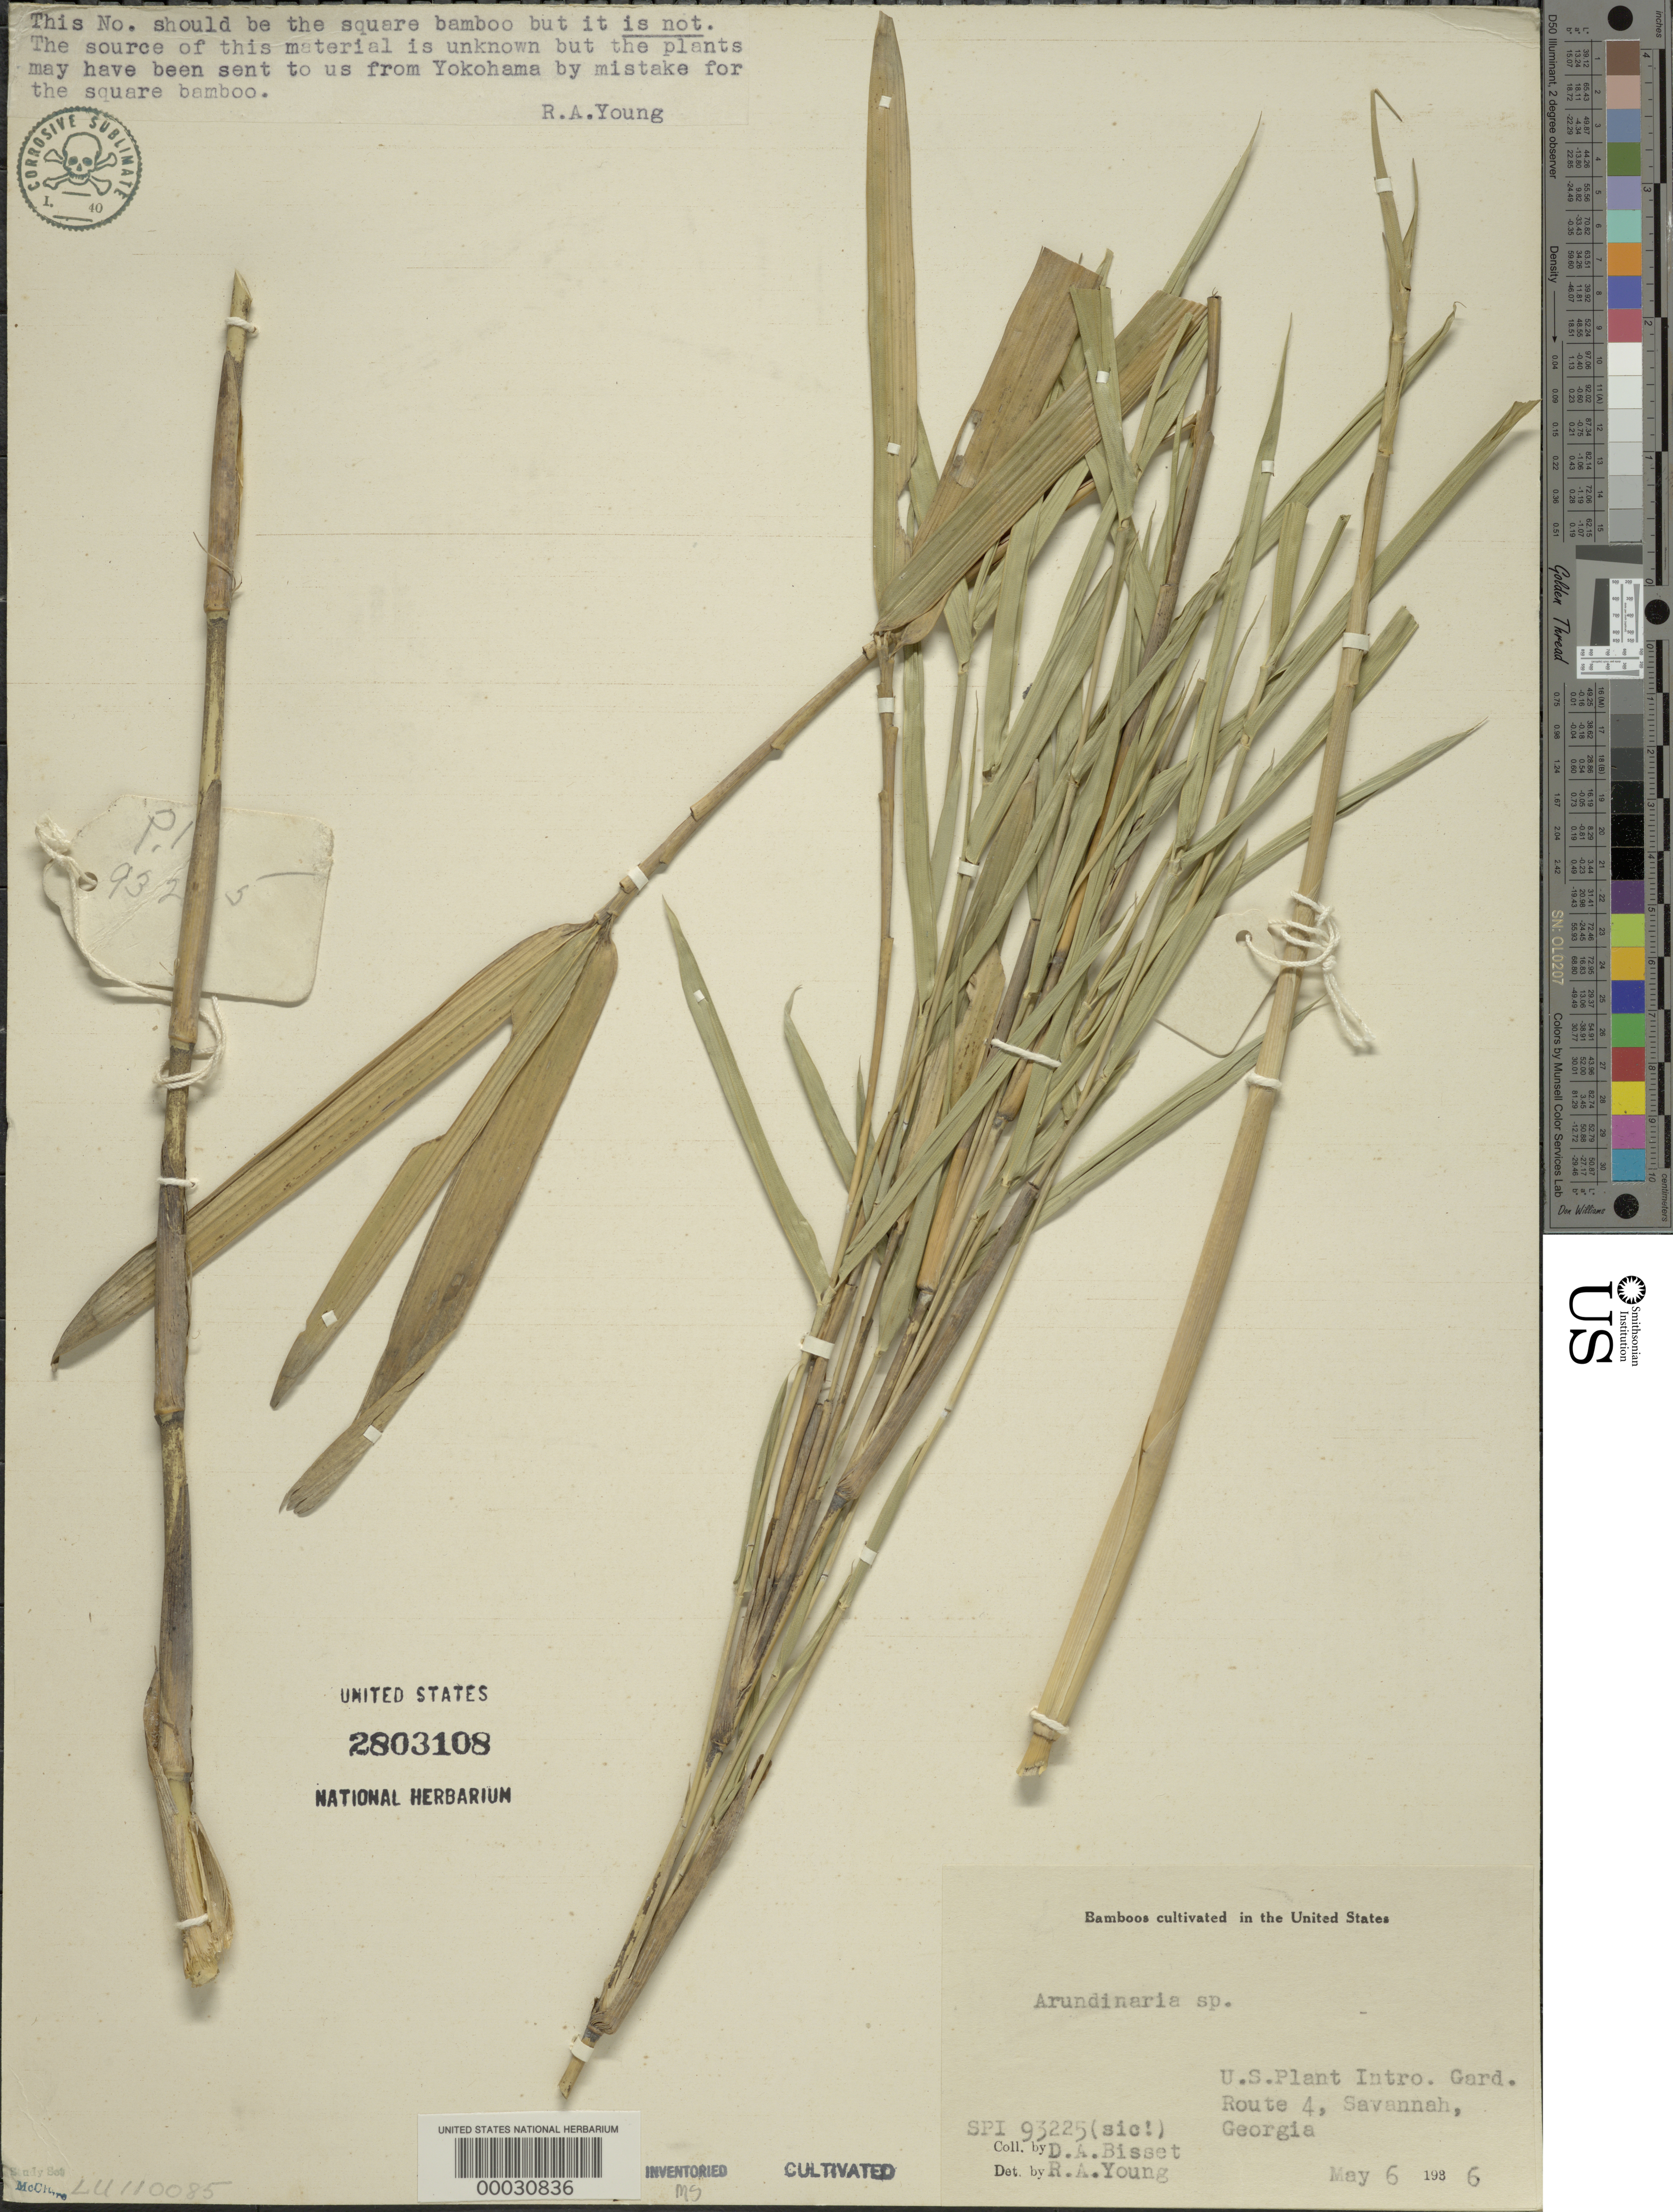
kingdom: Plantae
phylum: Tracheophyta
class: Liliopsida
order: Poales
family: Poaceae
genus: Arundinaria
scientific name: Arundinaria sp.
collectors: D. Bisset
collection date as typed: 06 May 1936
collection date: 1936-05-06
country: United States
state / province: Georgia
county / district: Chatham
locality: U.s.d.a. plant introduction station-savannah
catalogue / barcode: US 2803108